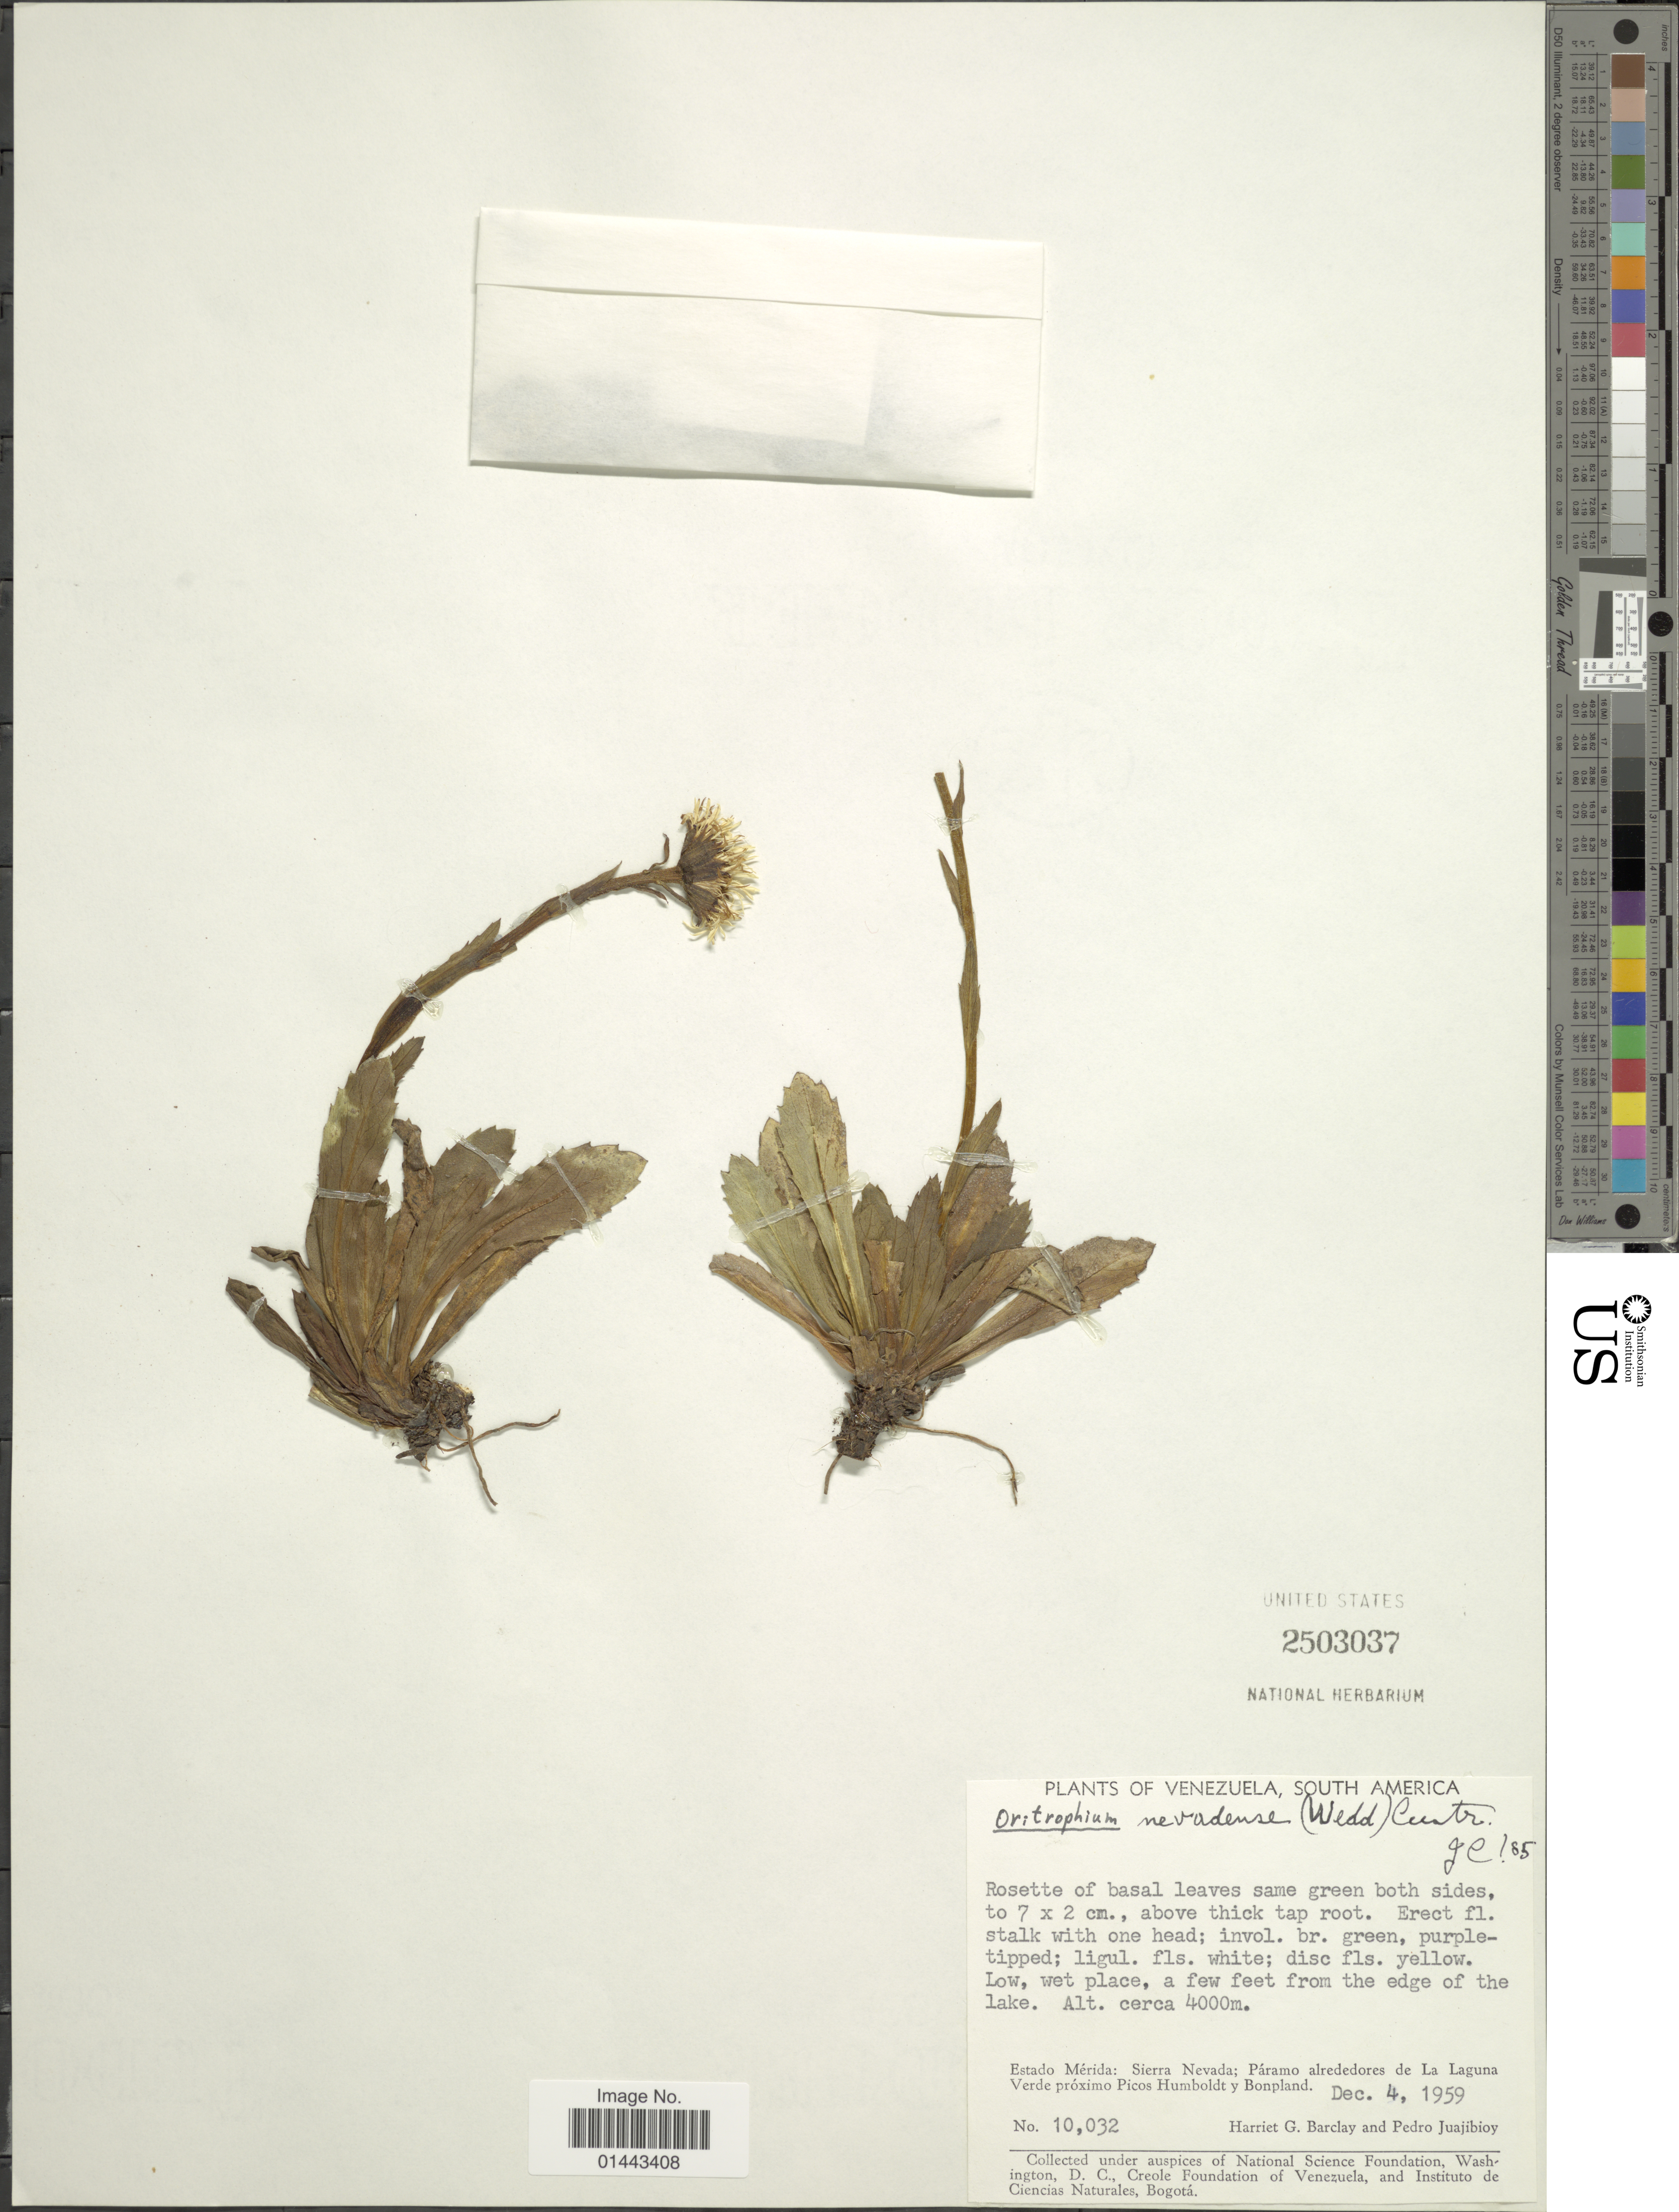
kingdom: Plantae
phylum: Tracheophyta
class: Magnoliopsida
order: Asterales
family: Asteraceae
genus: Oritrophium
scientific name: Oritrophium nevadense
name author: (Wedd.) Cuatrec.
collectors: H. G. Barclay & P. Juajibioy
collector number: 10032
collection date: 1959-12-04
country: Venezuela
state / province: Mérida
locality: Sierra Nevada: Paramo alrededores de La Laguna Verde proximo Picos Humboldt y Bonplan, a few feet from the edge of the lake.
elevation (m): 4000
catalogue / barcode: US 2503037